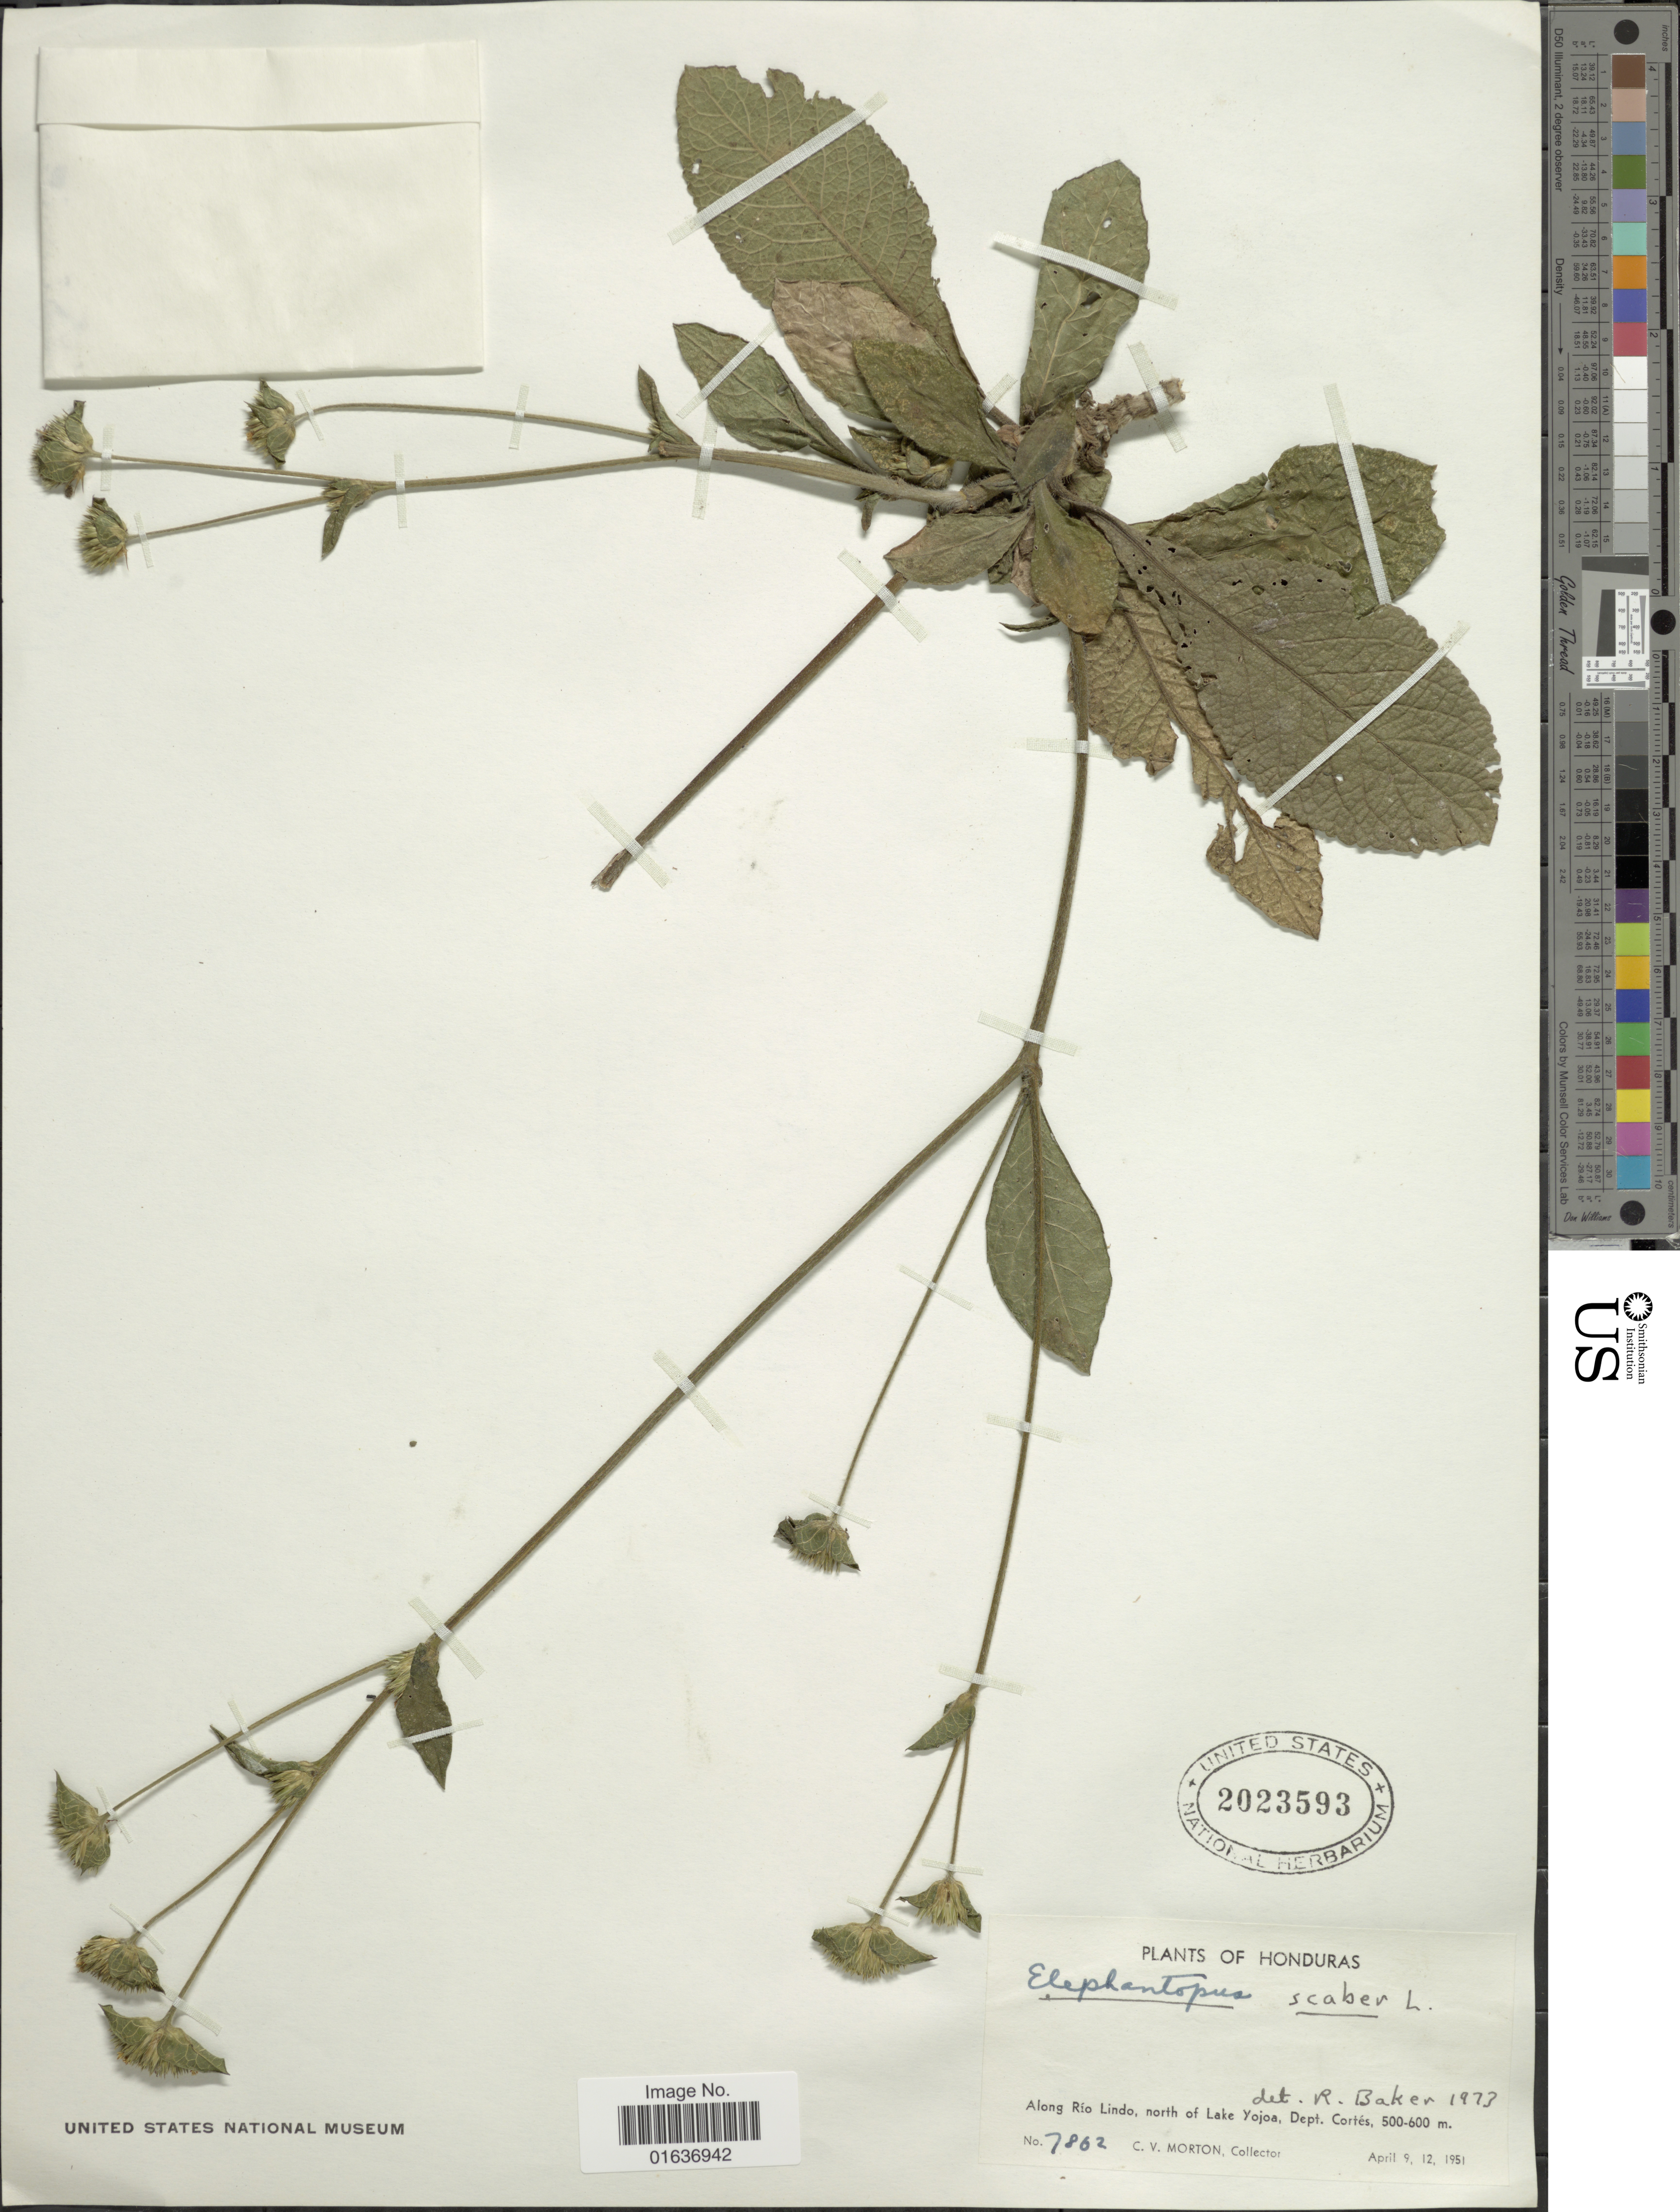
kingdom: Plantae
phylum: Tracheophyta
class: Magnoliopsida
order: Asterales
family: Asteraceae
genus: Elephantopus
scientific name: Elephantopus scaber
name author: L.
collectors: C. V. Morton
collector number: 7862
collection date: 1951-04-09/1951-04-12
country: Honduras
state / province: Cortés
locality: Along Río Lindo, north of Lake Yojoa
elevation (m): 500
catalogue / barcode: US 2023593